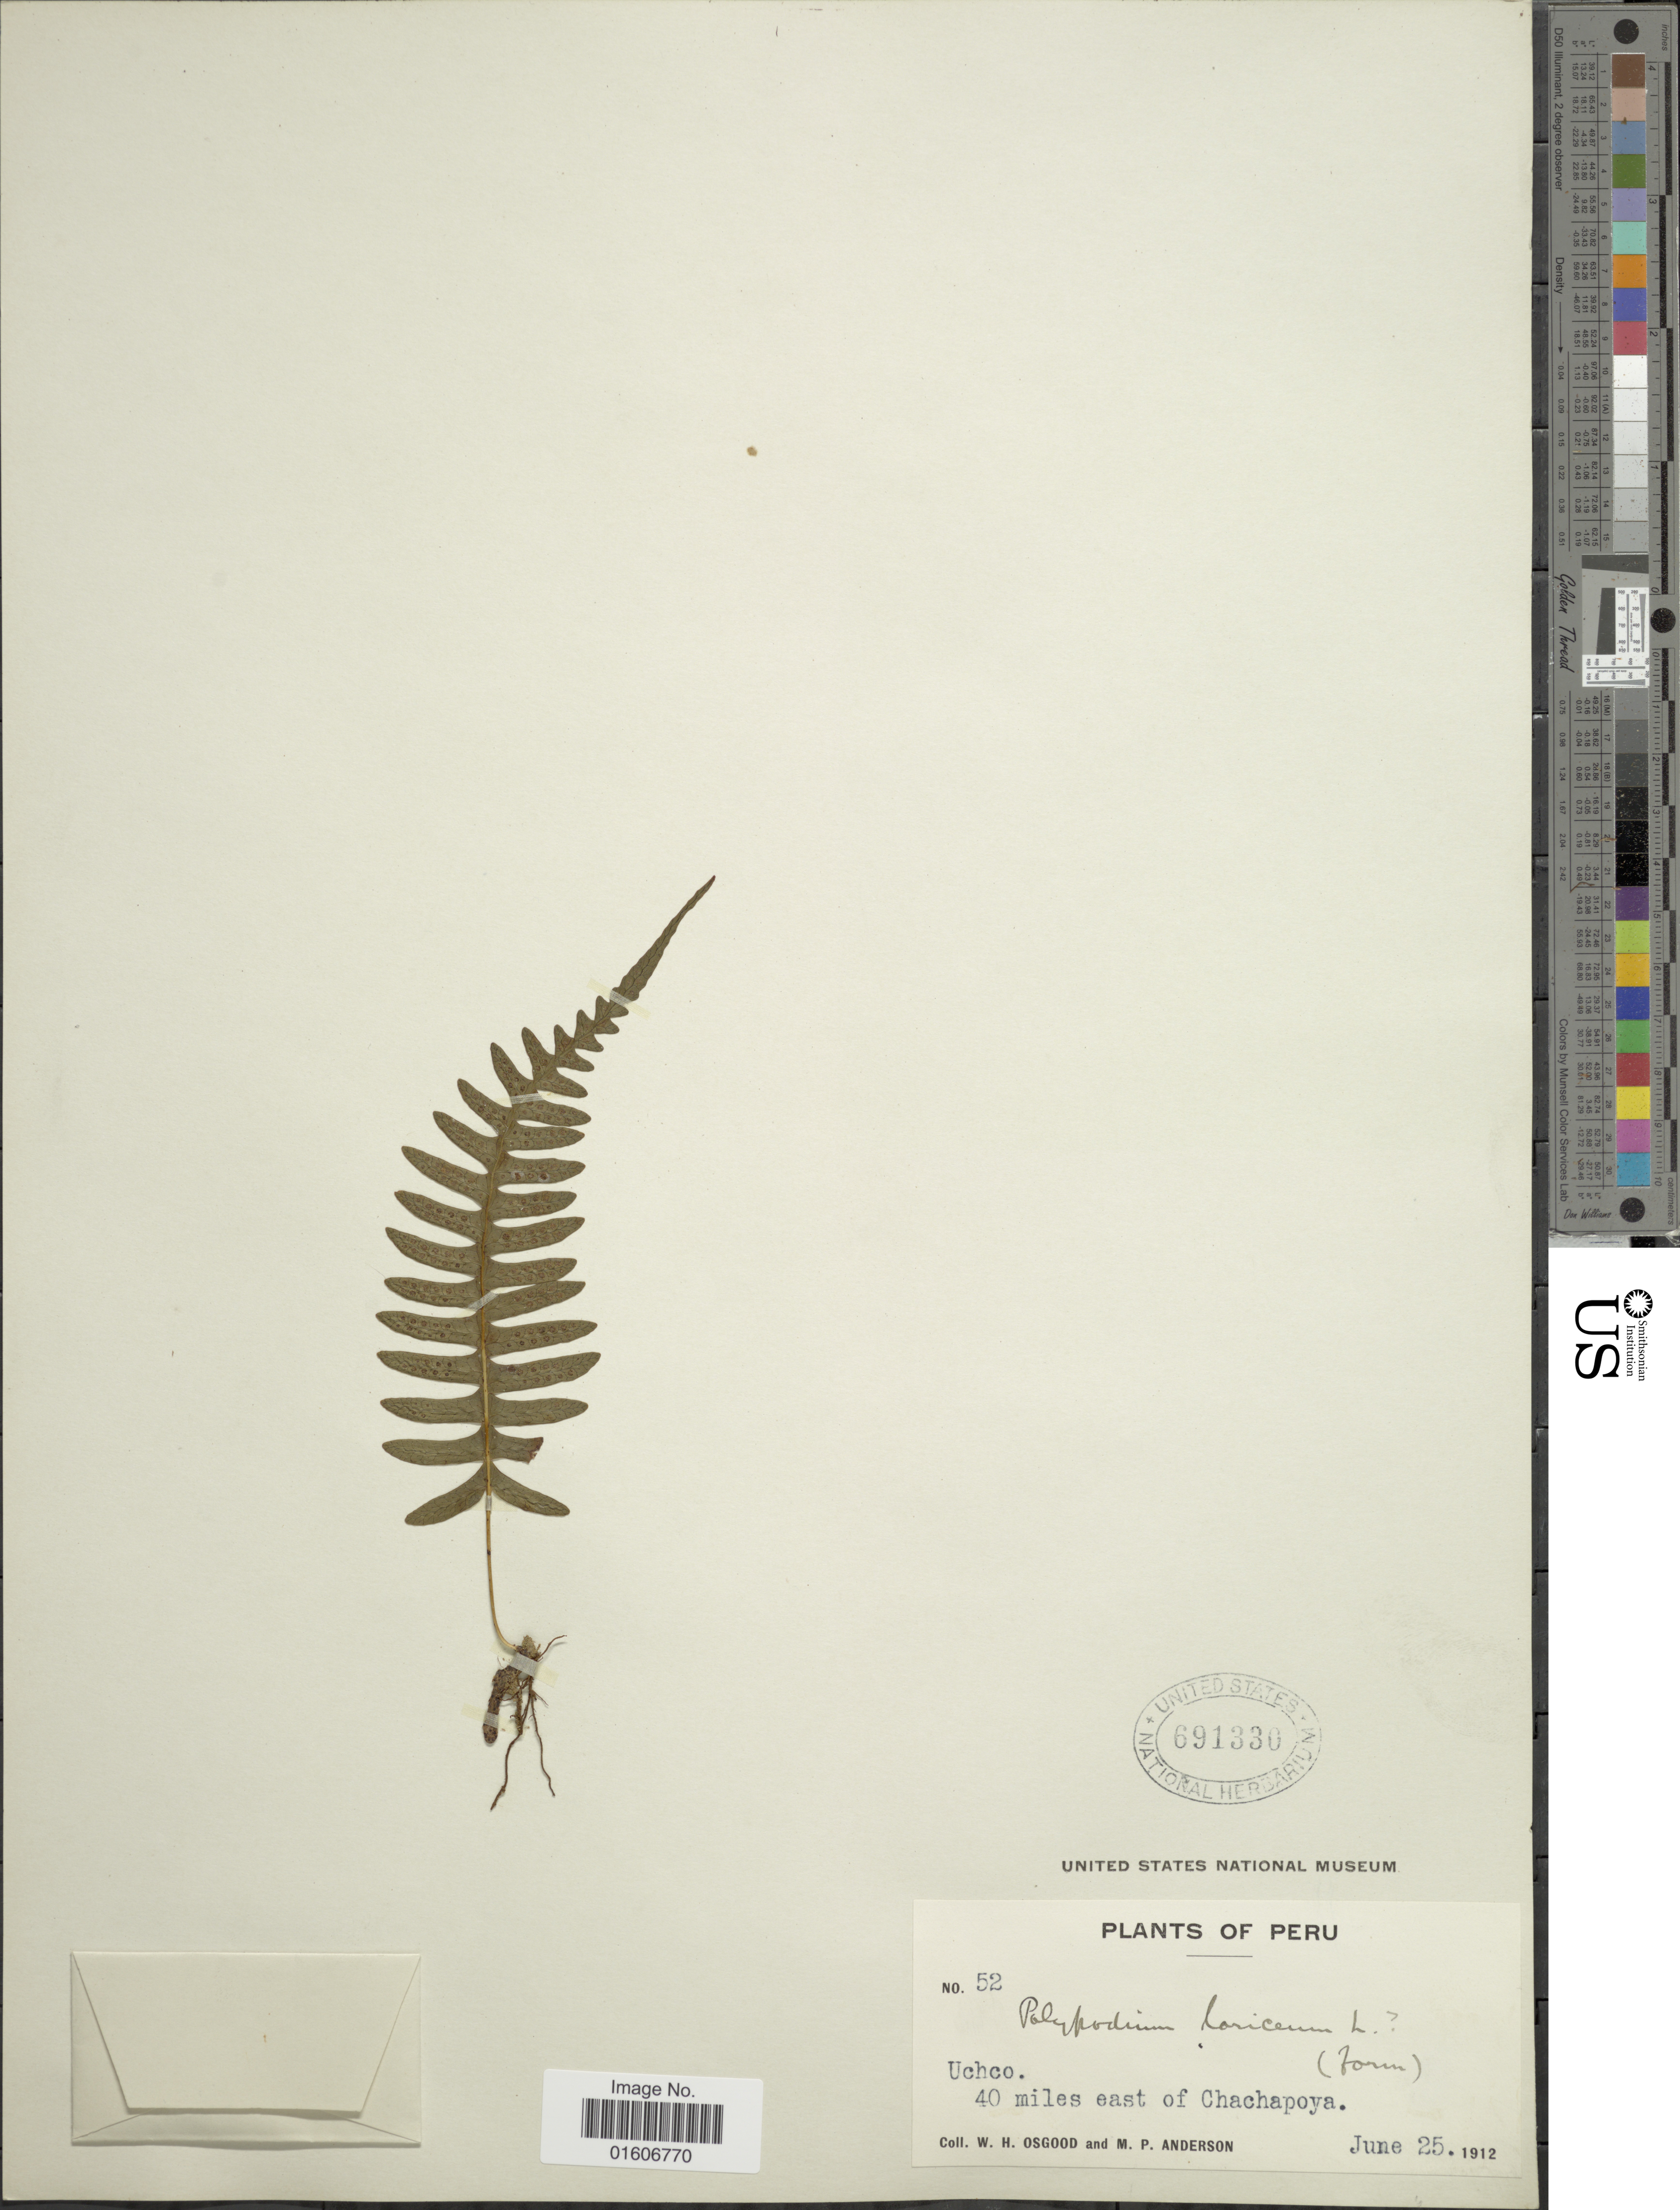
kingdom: Plantae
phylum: Tracheophyta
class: Polypodiopsida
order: Polypodiales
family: Polypodiaceae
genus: Serpocaulon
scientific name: Serpocaulon loriceum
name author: (L.) A.R. Sm.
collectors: W. Osgood & M. Anderson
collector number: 52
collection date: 1912-06-25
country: Peru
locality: Ucho. 40 miles east of Chachapoya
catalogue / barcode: US 691330